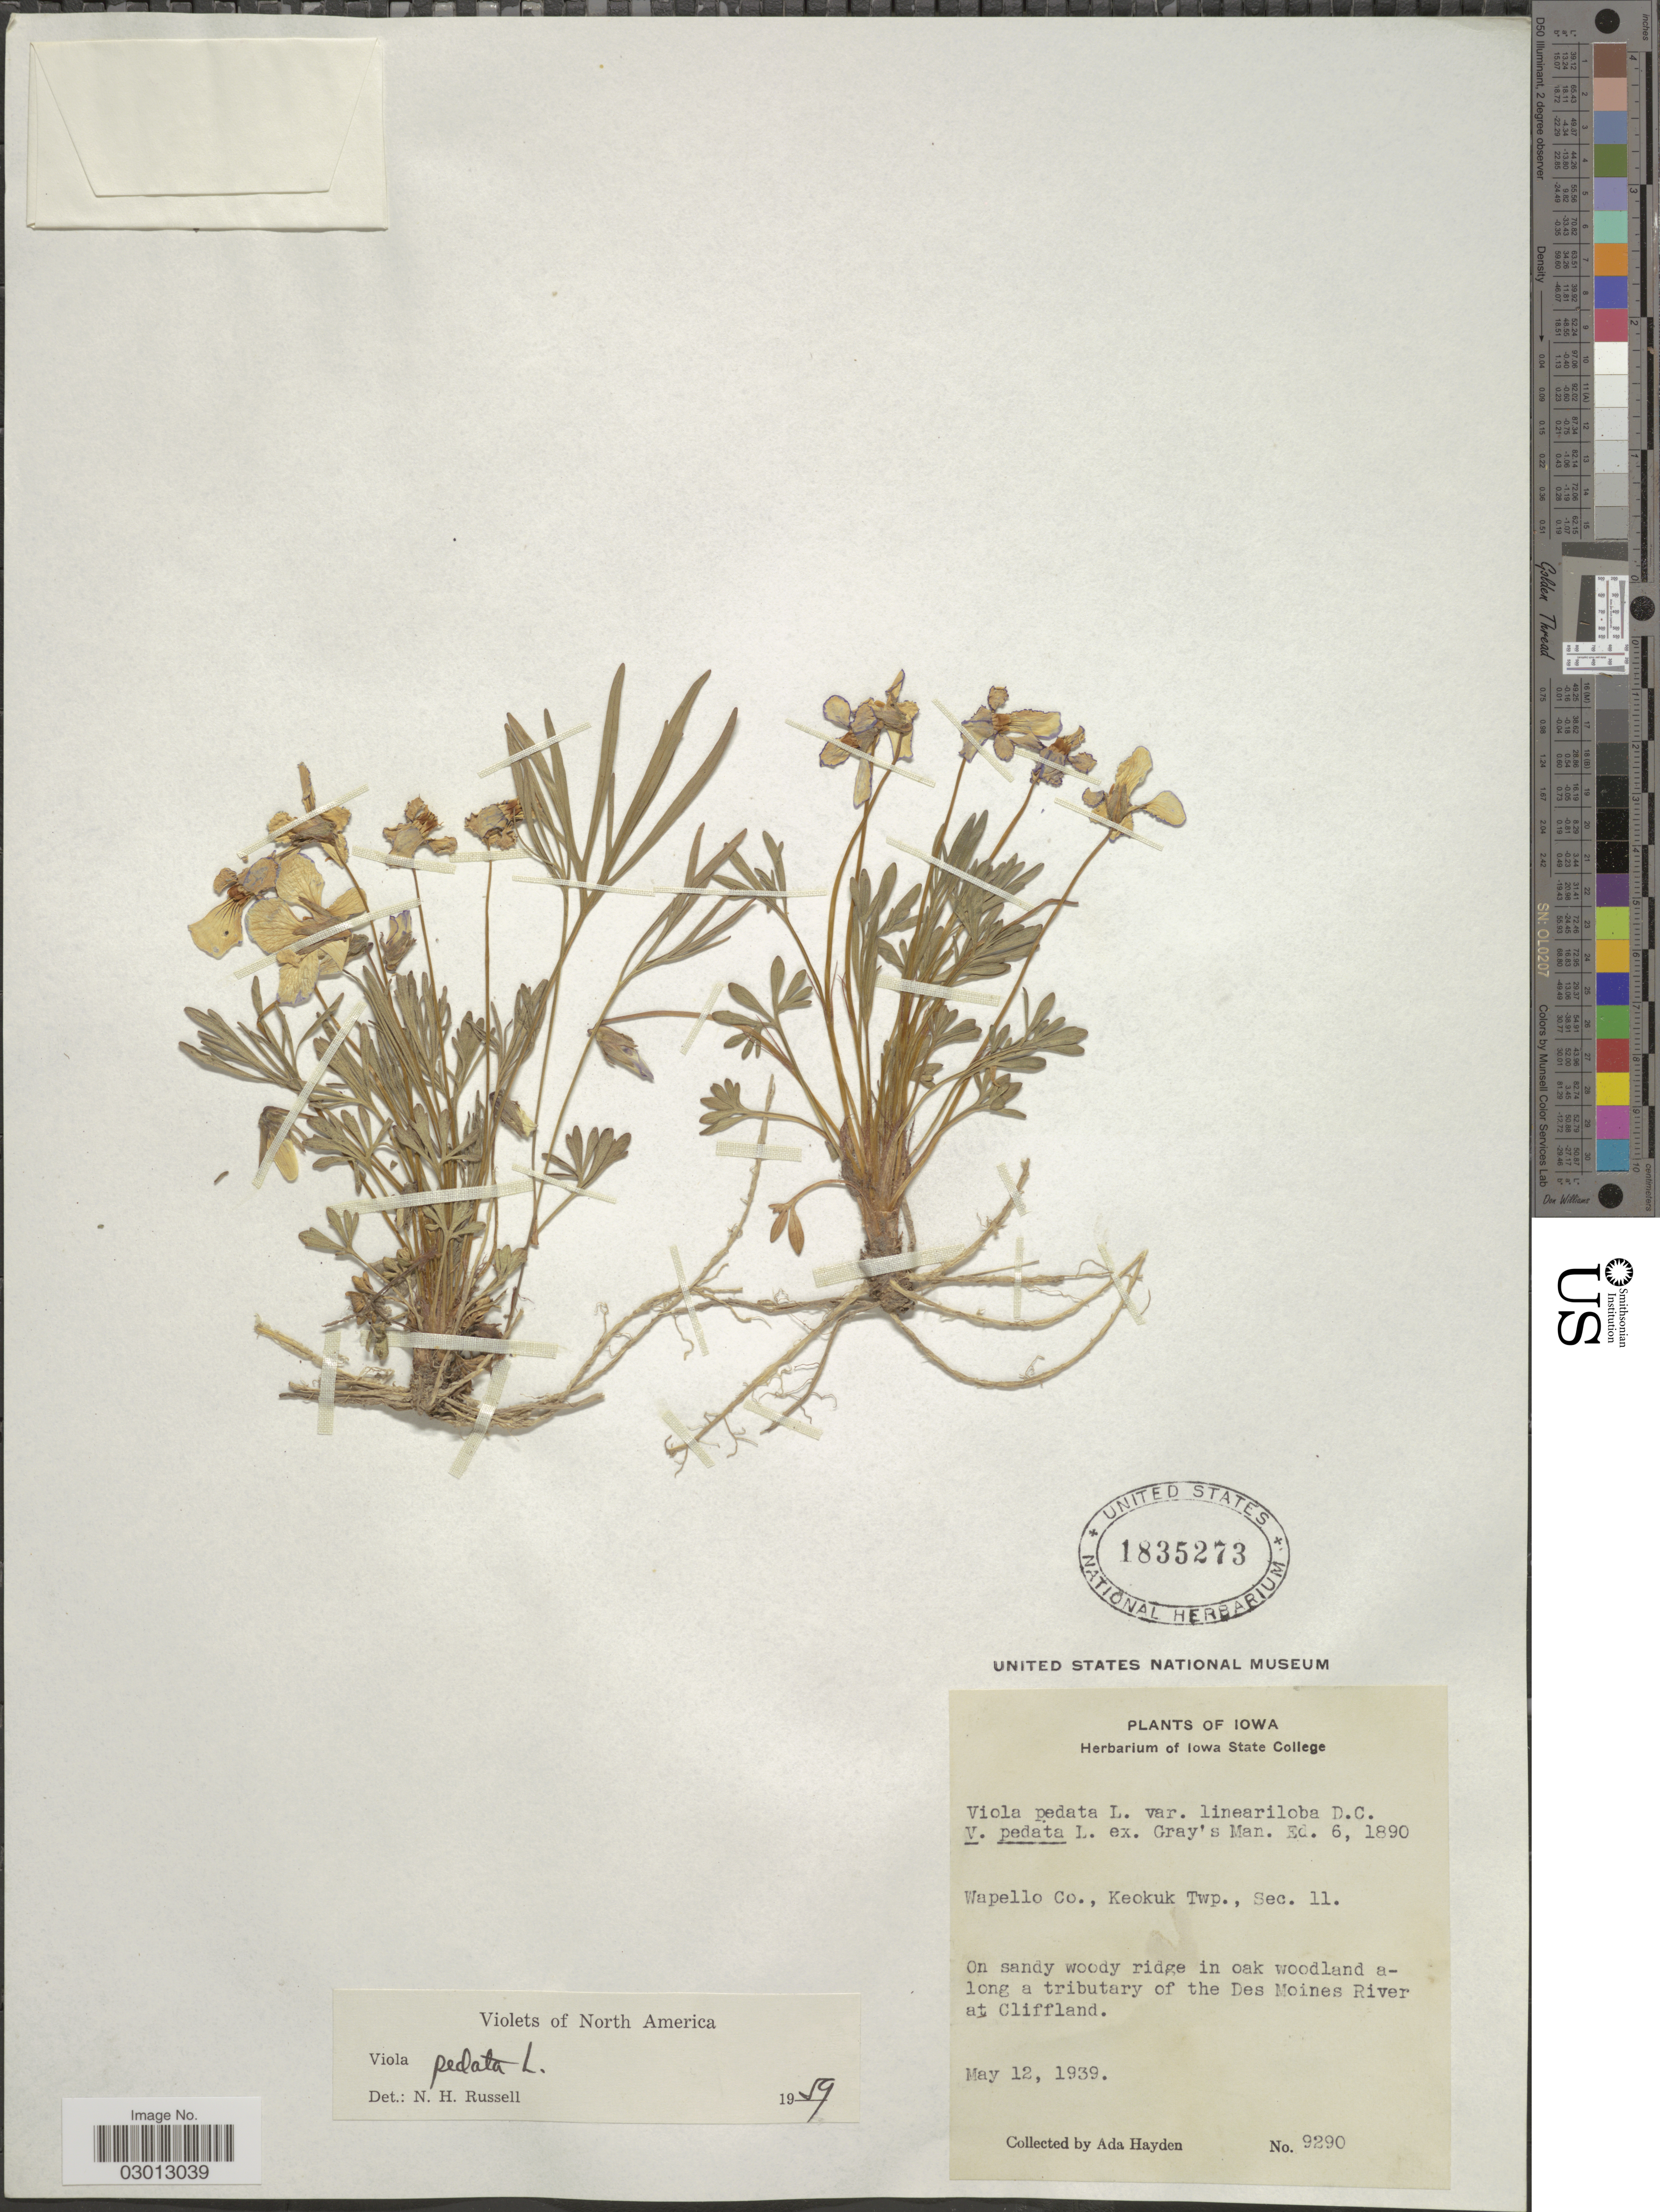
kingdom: Plantae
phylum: Tracheophyta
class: Magnoliopsida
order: Malpighiales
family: Violaceae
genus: Viola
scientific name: Viola pedata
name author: L.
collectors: Ada Hayden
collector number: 9290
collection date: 1939-05-12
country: United States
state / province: Iowa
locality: Wapello Co., Keokuk Twp., Sec. 11. On sandy woody ridge in oak woodland along a tributary of the Des Moines River at Cliffland.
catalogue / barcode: US 1835273